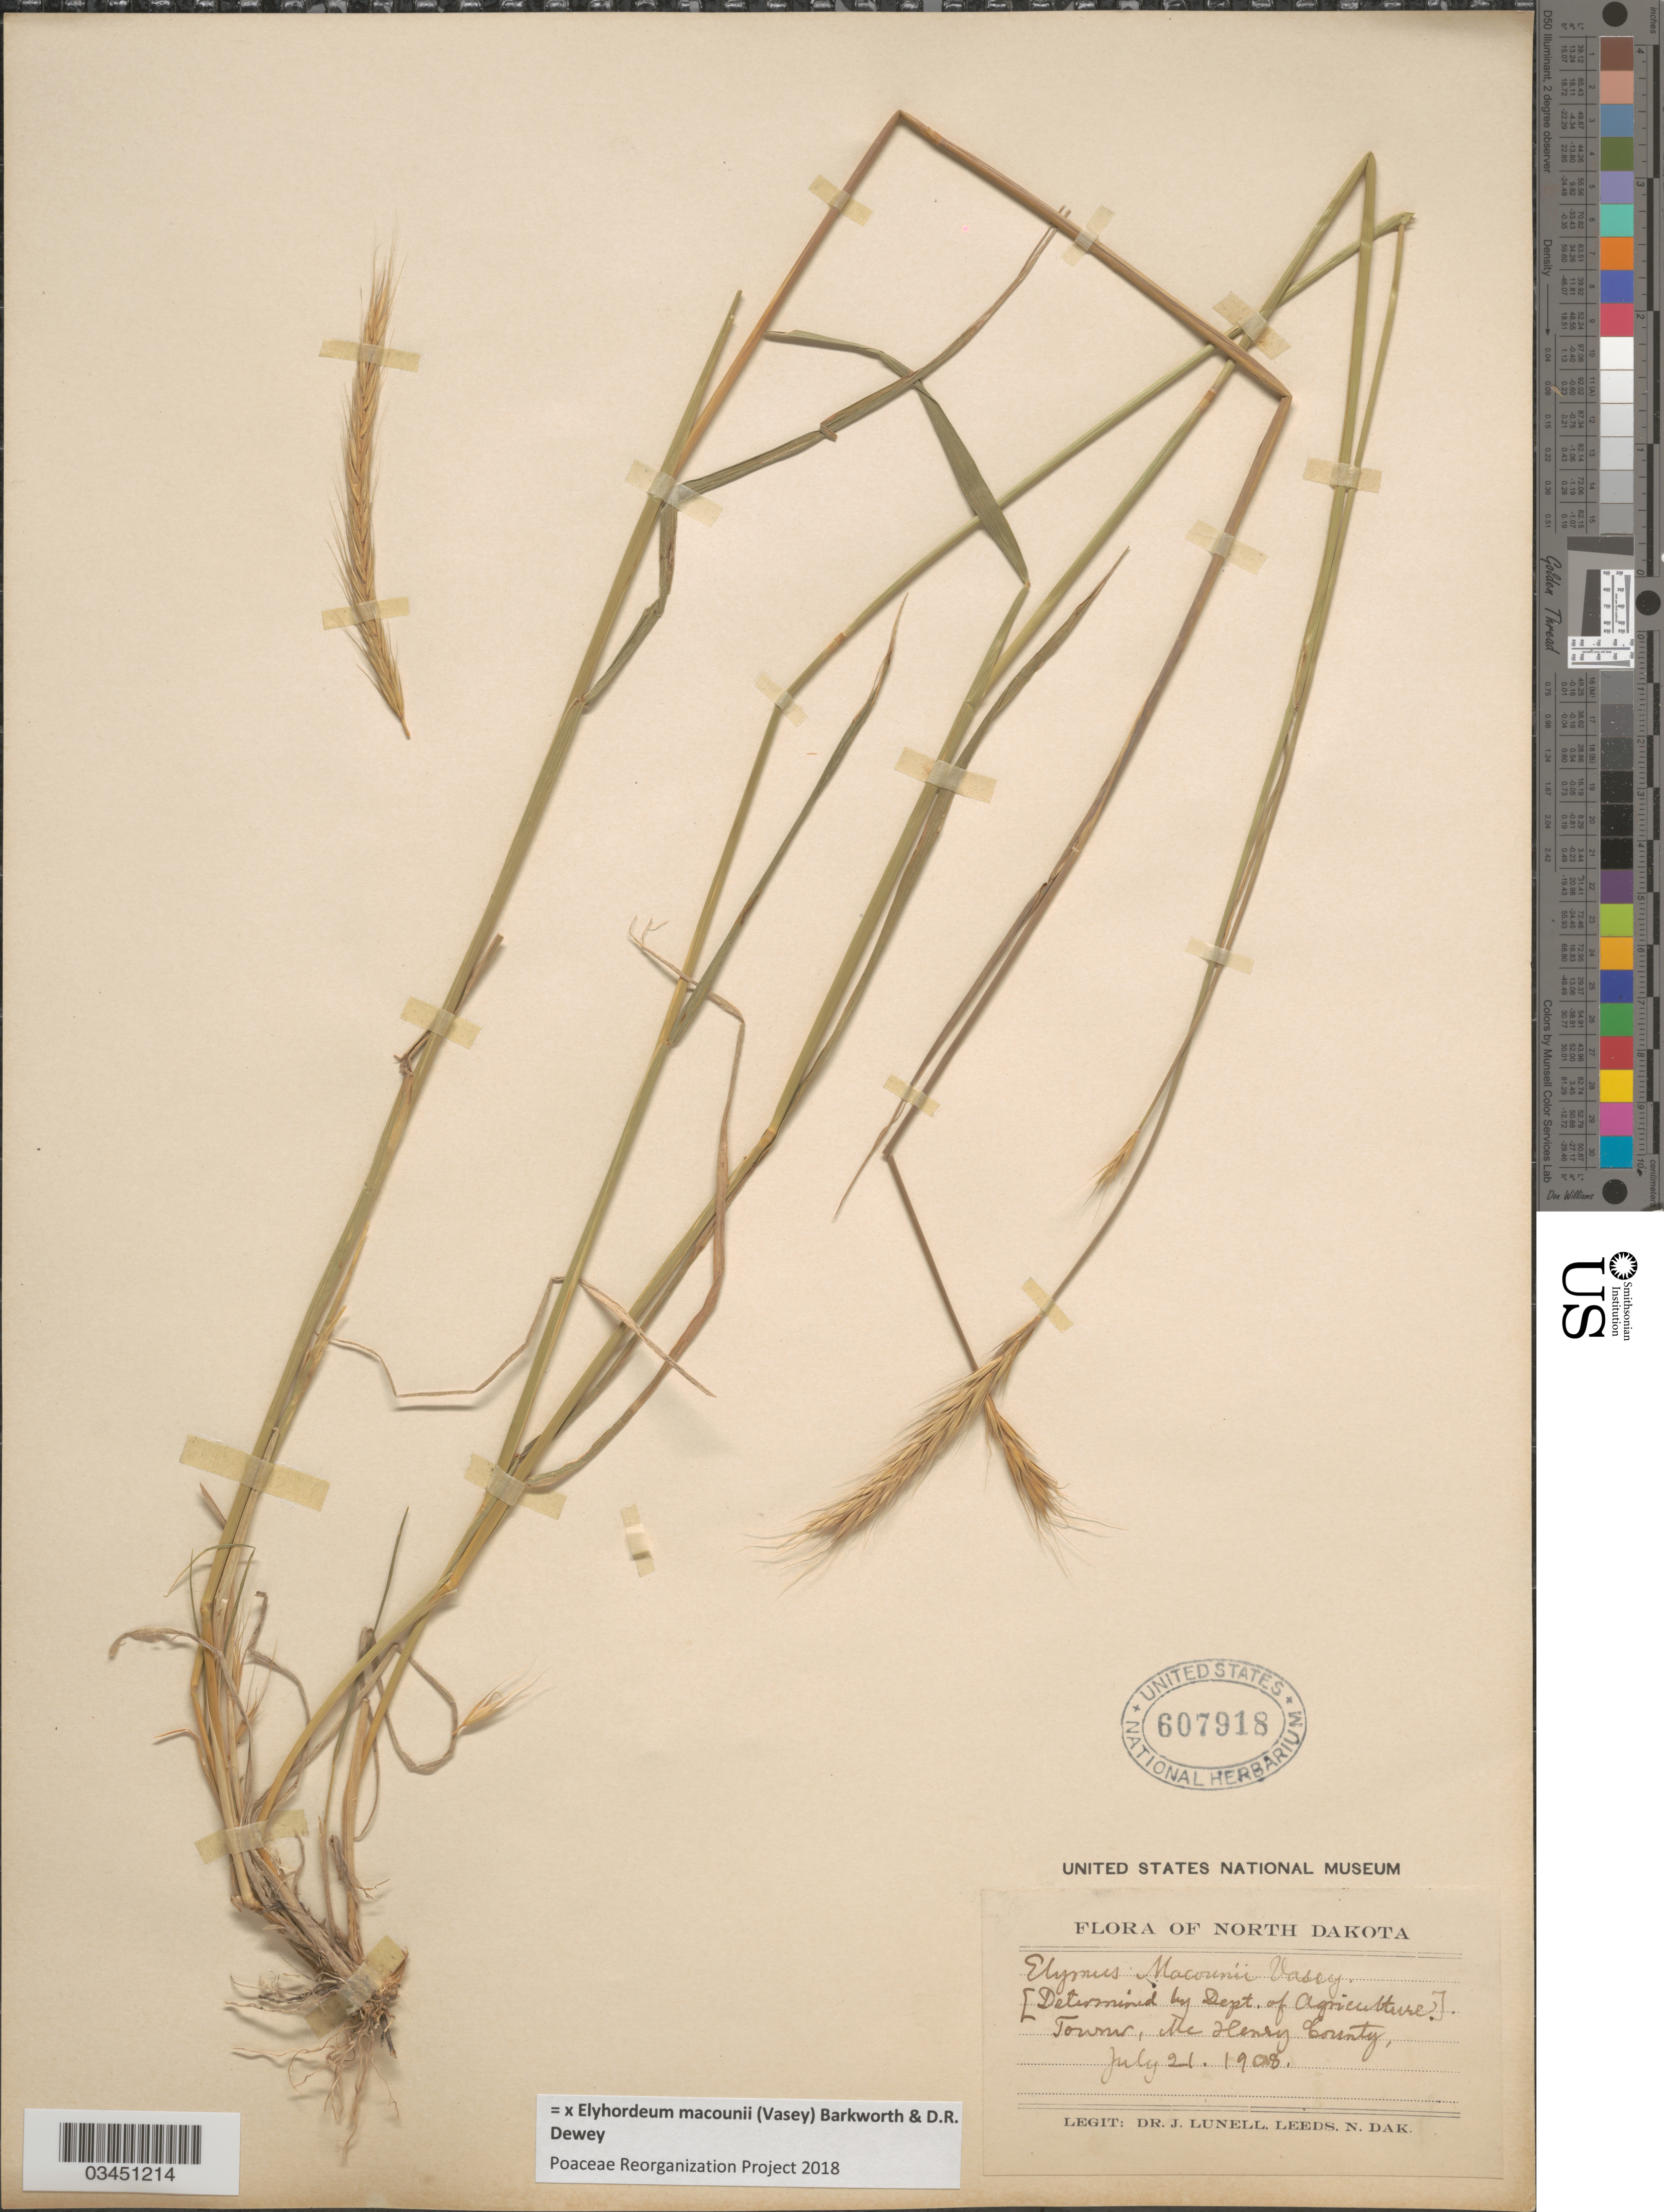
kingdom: Plantae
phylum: Tracheophyta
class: Liliopsida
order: Poales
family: Poaceae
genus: Elyhordeum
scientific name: x Elyhordeum macounii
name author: (Vasey) Barkworth & Dewey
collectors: J. Lunell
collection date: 1908-07-21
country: United States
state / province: North Dakota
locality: Towner, McHenry County.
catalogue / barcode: US 607918